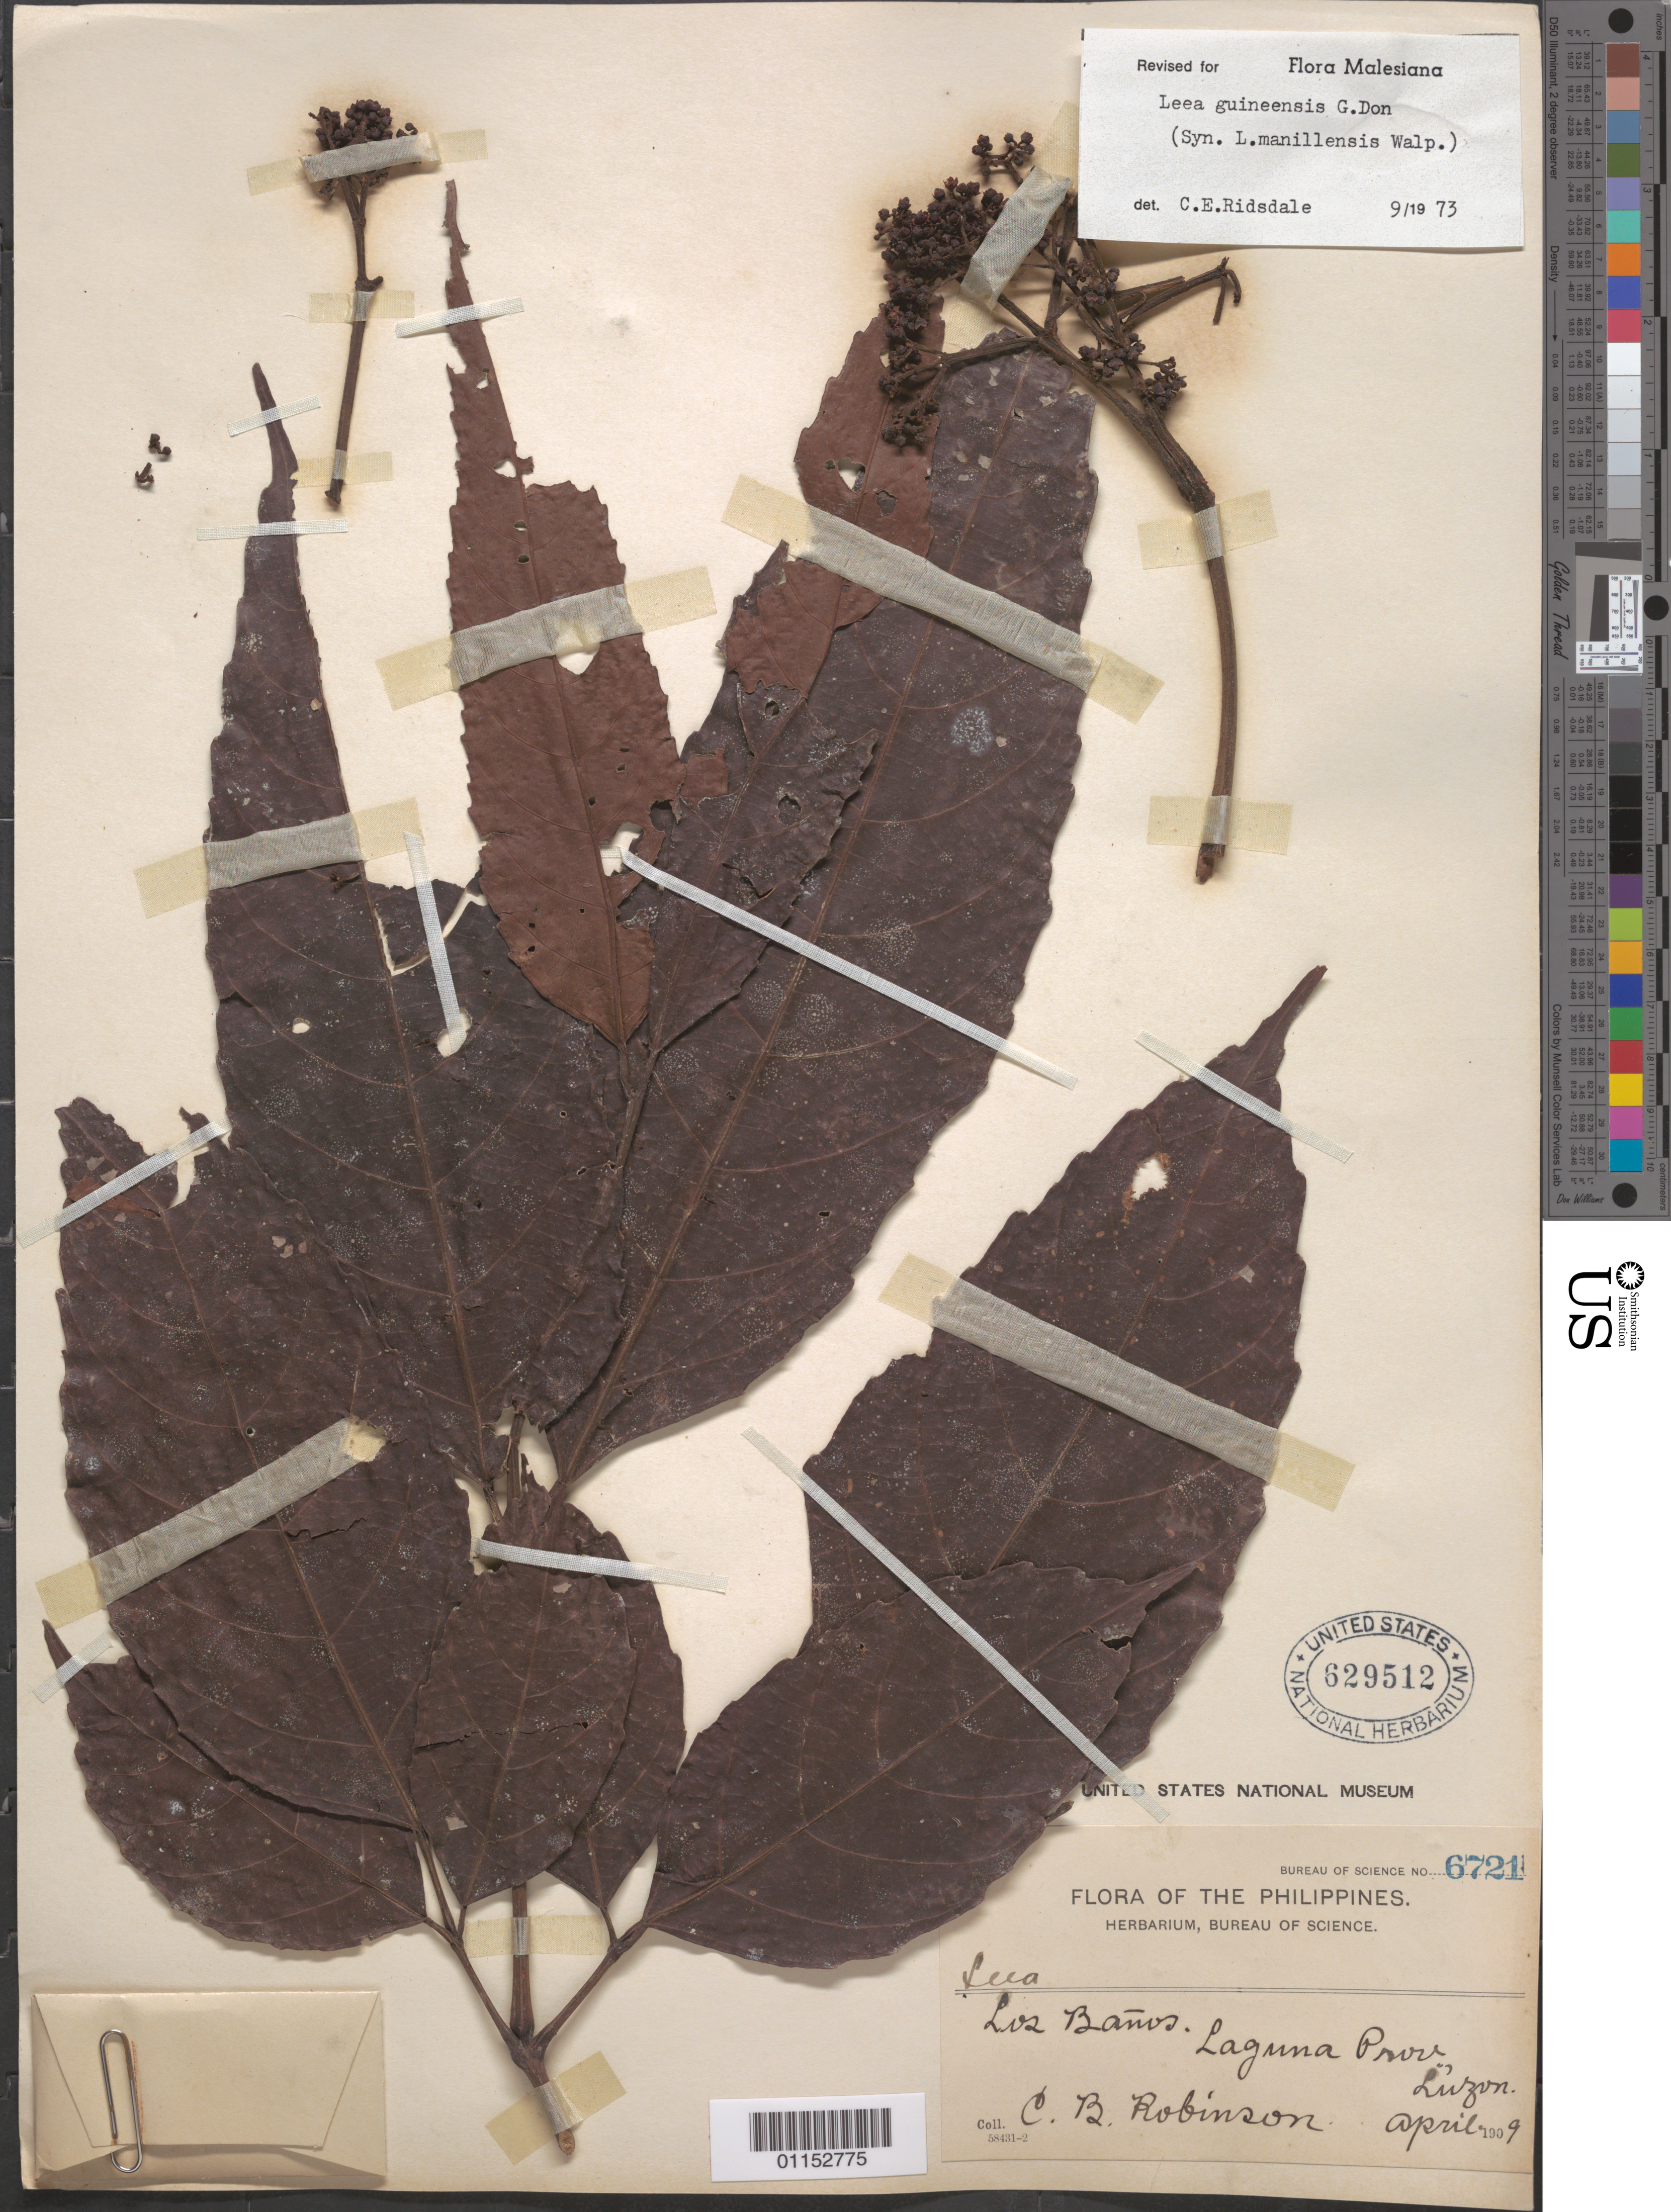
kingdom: Plantae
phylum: Tracheophyta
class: Magnoliopsida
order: Vitales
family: Vitaceae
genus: Leea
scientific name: Leea guineensis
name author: G. Don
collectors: C. Robinson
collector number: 6721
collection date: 1909-04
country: Philippines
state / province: Calabarzon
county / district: Laguna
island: Luzon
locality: Los Banos. Luzon.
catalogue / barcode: US 629512